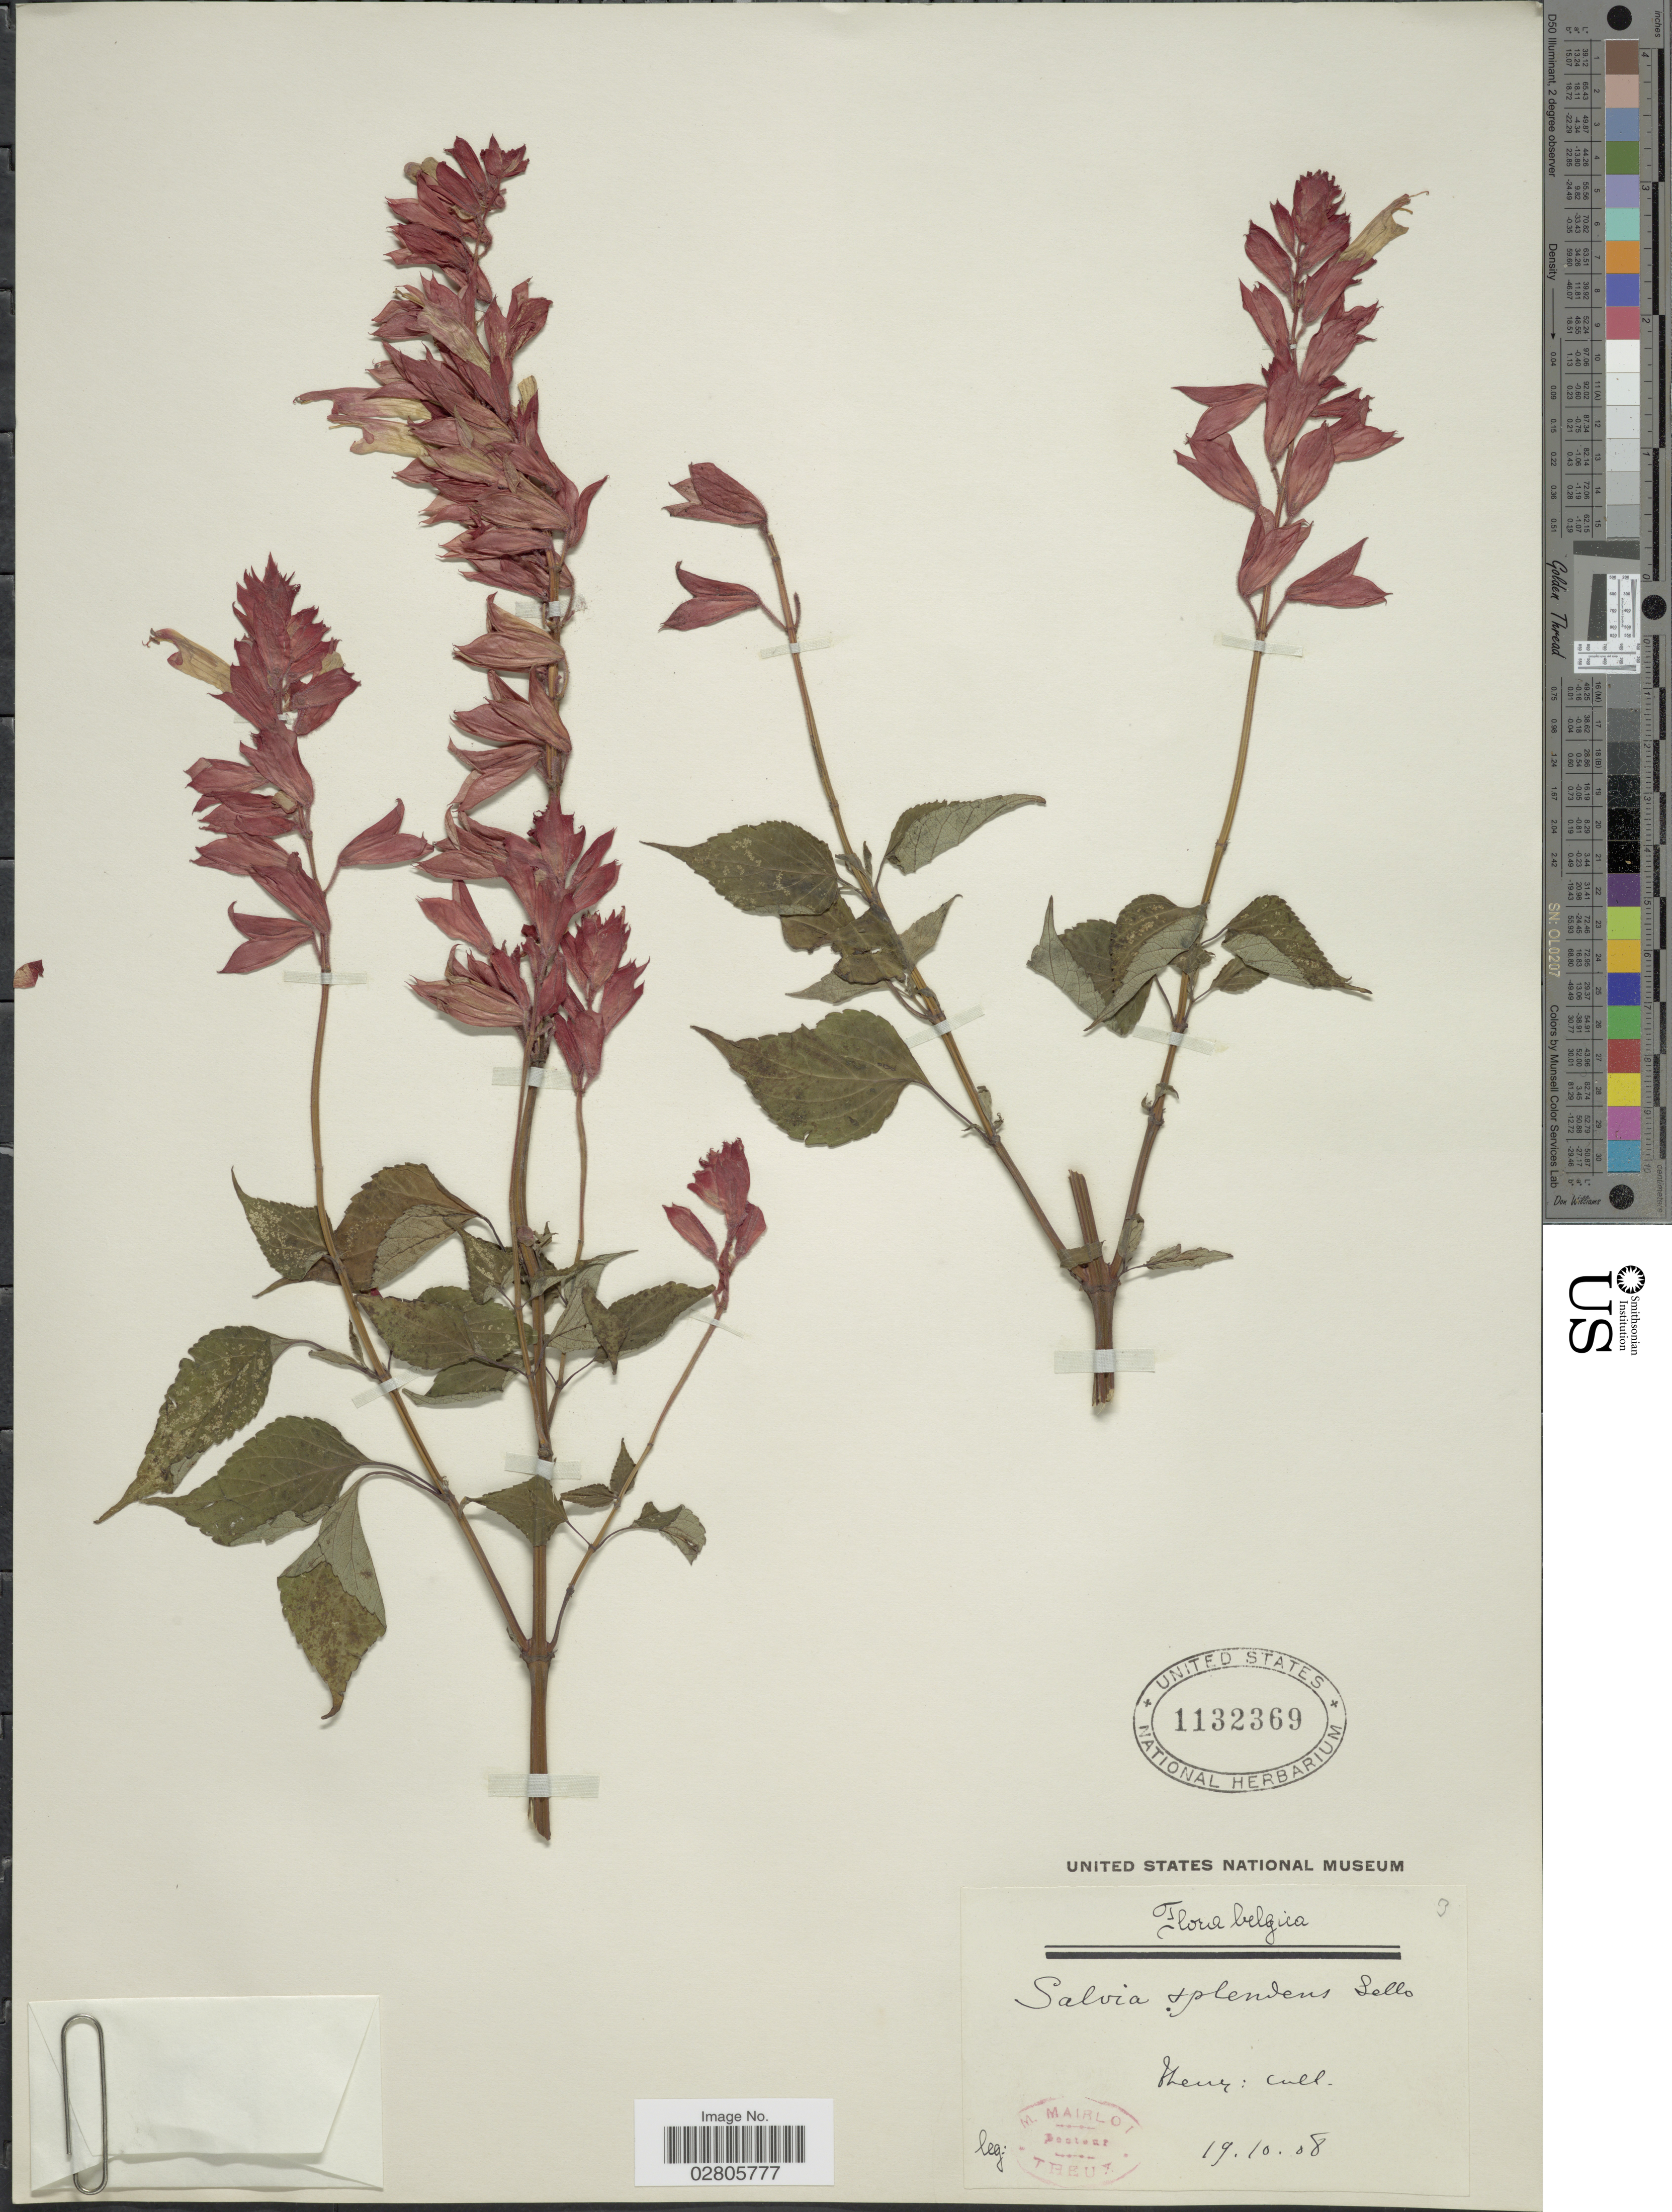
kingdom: Plantae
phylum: Tracheophyta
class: Magnoliopsida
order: Lamiales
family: Lamiaceae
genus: Salvia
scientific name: Salvia splendens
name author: Sellow ex Nees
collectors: M. Mairlot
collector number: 9*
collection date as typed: Transcribed d/m/y: 19/10/8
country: Belgium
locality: Neur [interpreted]: cult.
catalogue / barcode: US 1132369